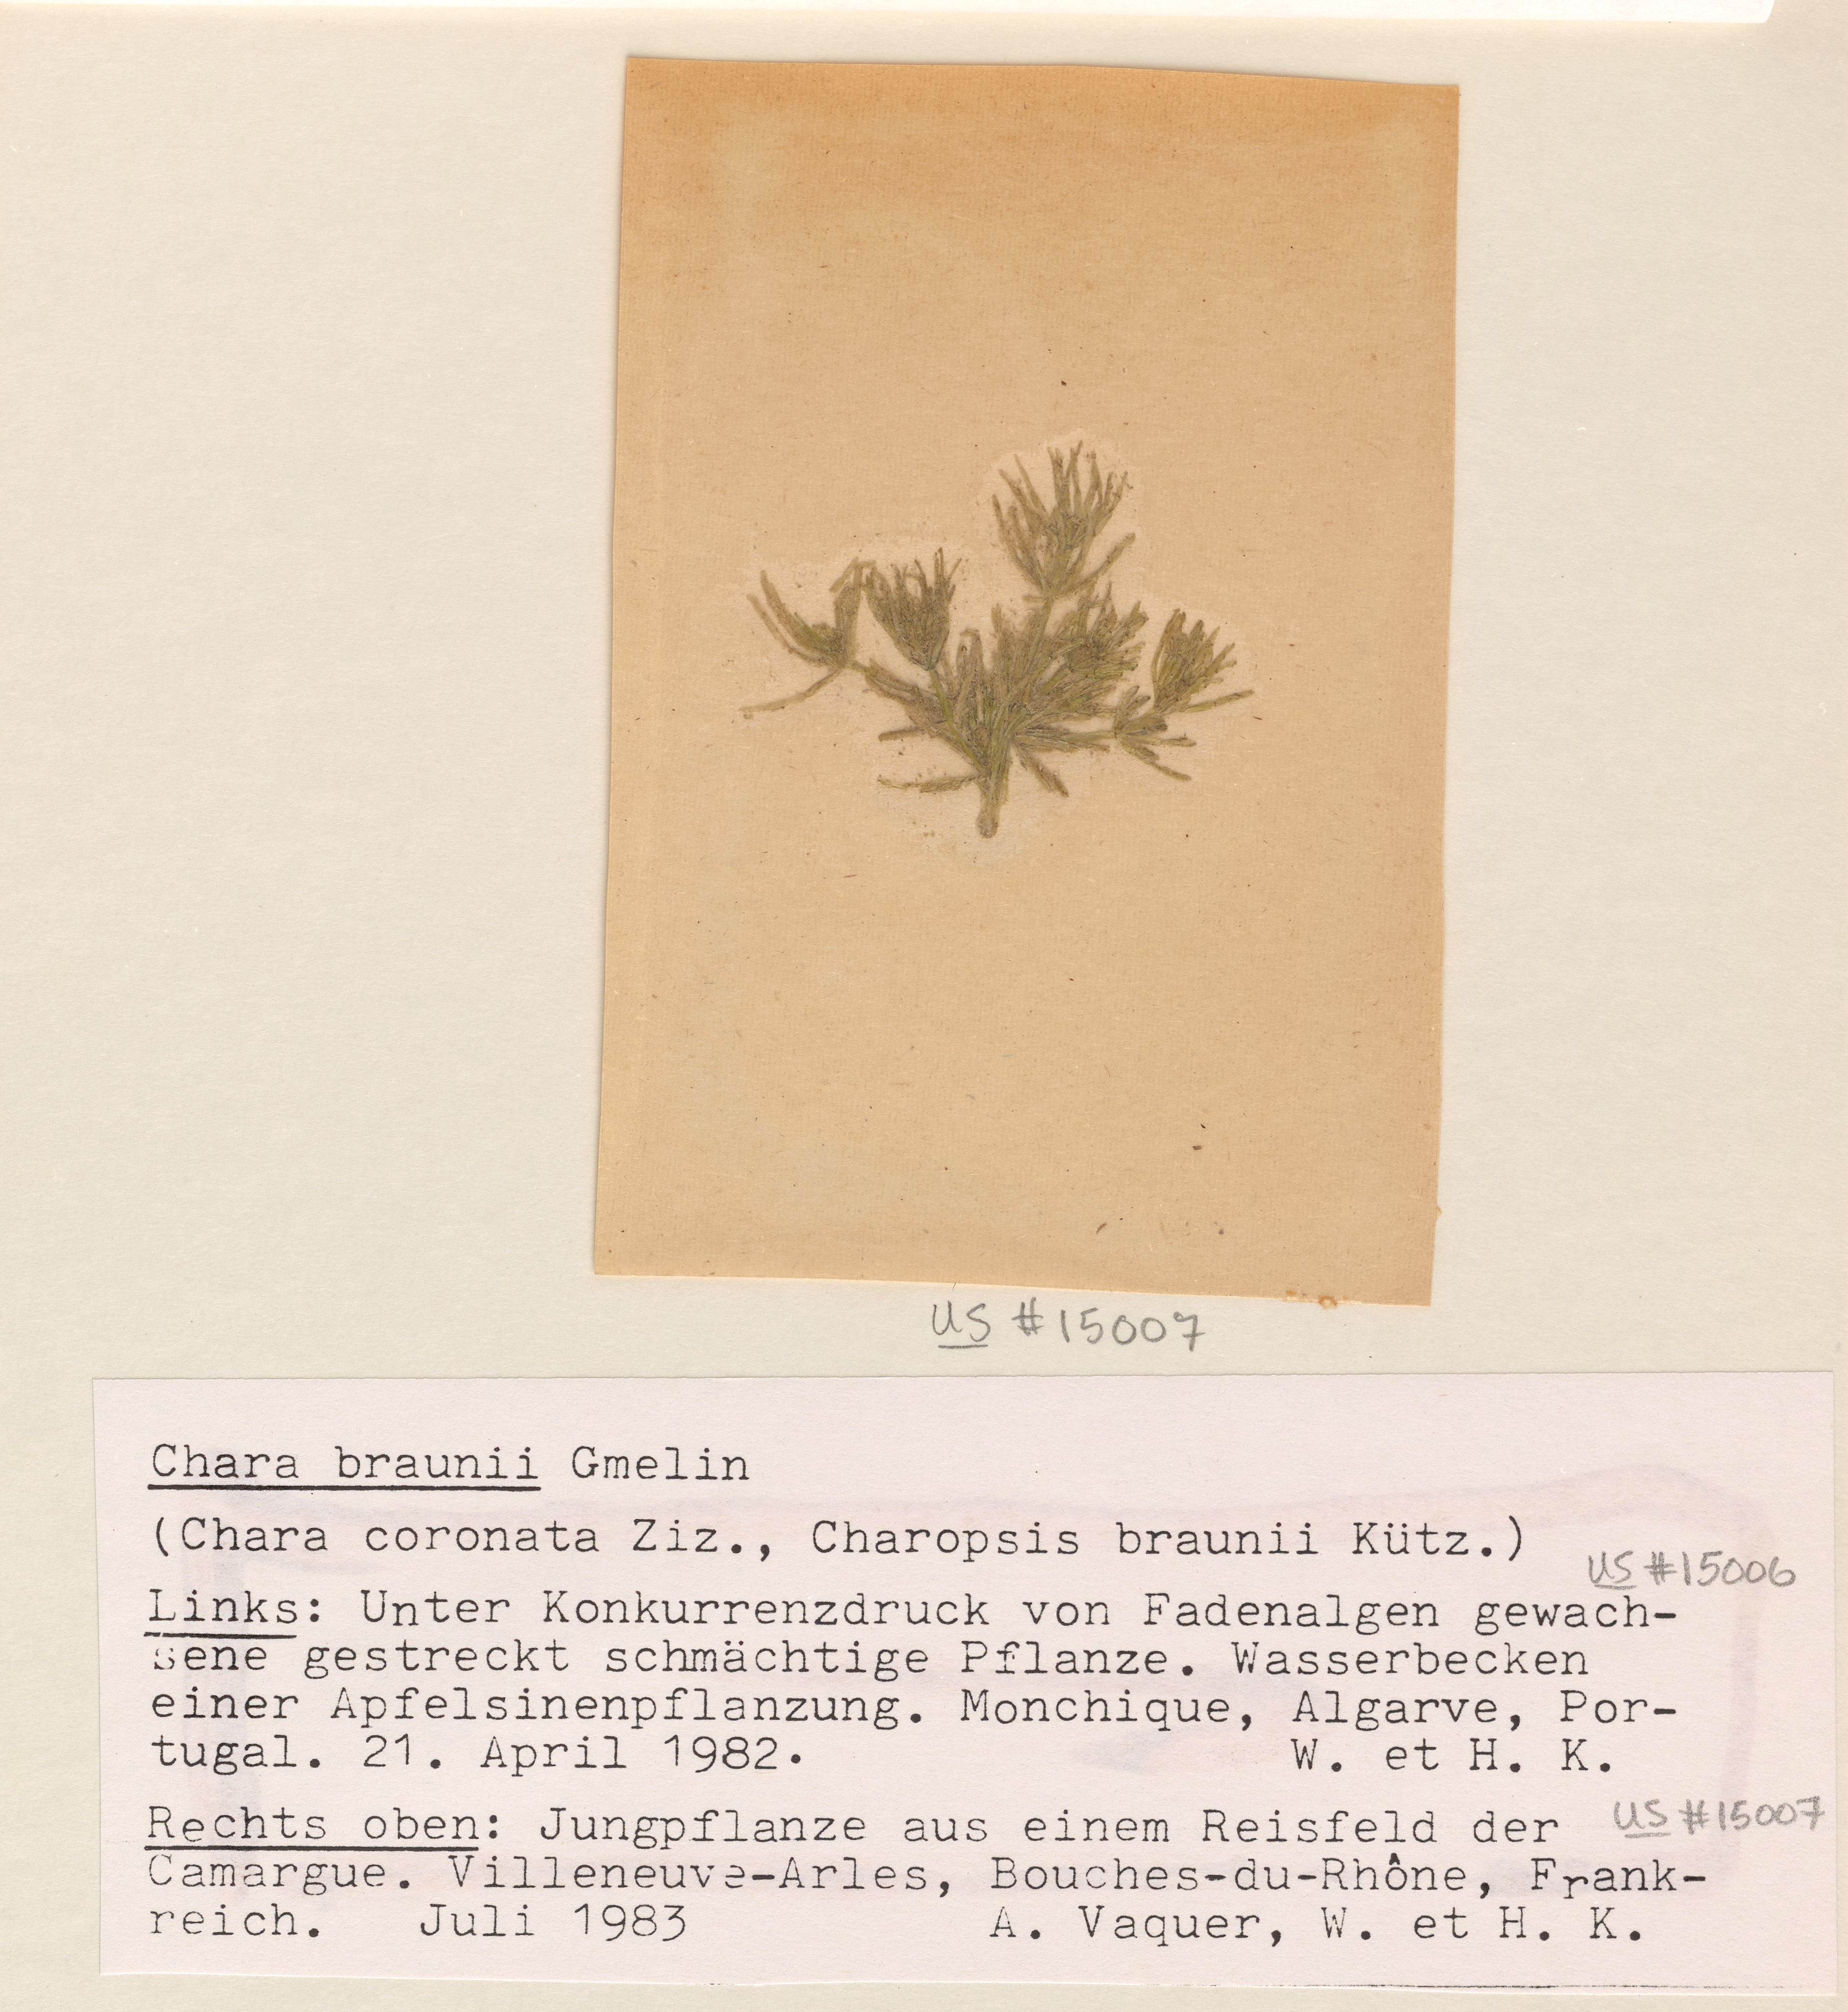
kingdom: Plantae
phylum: Charophyta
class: Charophyceae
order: Charales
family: Characeae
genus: Chara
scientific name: Chara braunii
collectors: A. Vaquer, W. Krause & H. Krause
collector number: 47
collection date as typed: Jul 1983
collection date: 1983-07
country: France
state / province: Provence-Alpes-Côte d'Azur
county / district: Bouches-du-Rhône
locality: Villeneuve-Arles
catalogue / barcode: US 15007